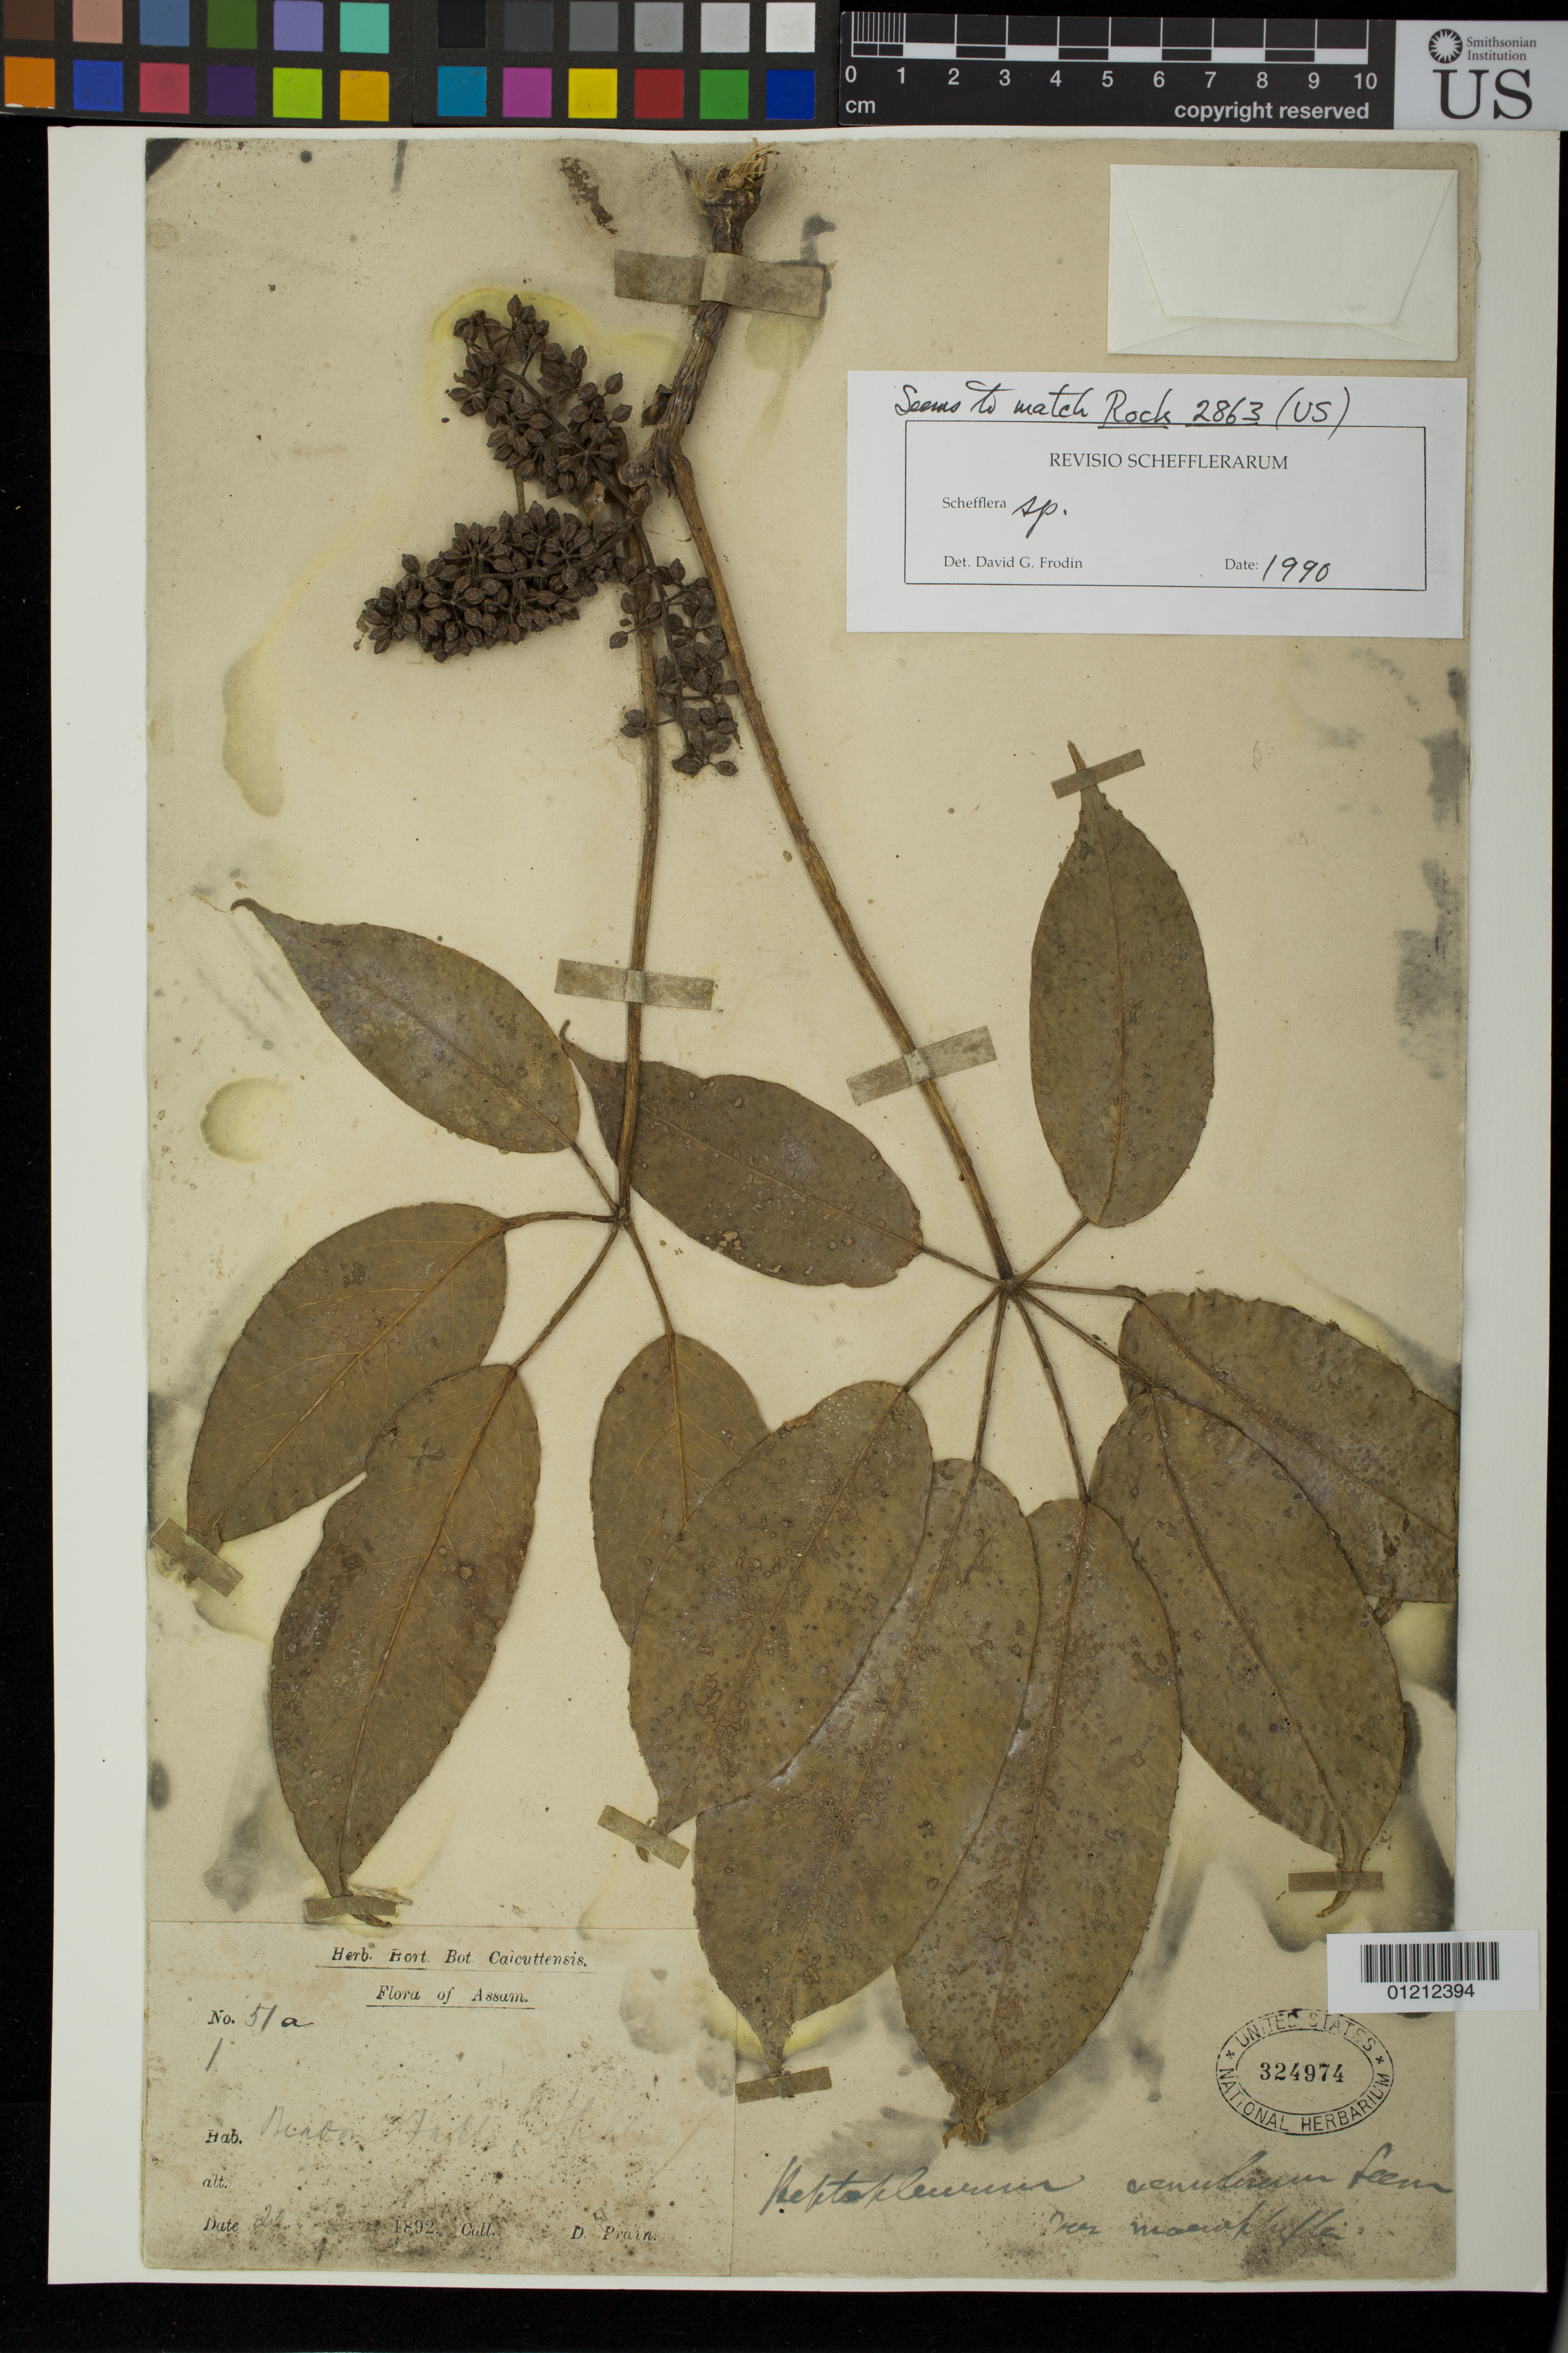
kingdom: Plantae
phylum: Tracheophyta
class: Magnoliopsida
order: Apiales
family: Araliaceae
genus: Schefflera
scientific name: Schefflera sp.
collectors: D. Prain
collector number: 51a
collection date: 1892-03-22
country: India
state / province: Assam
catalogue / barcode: US 324974